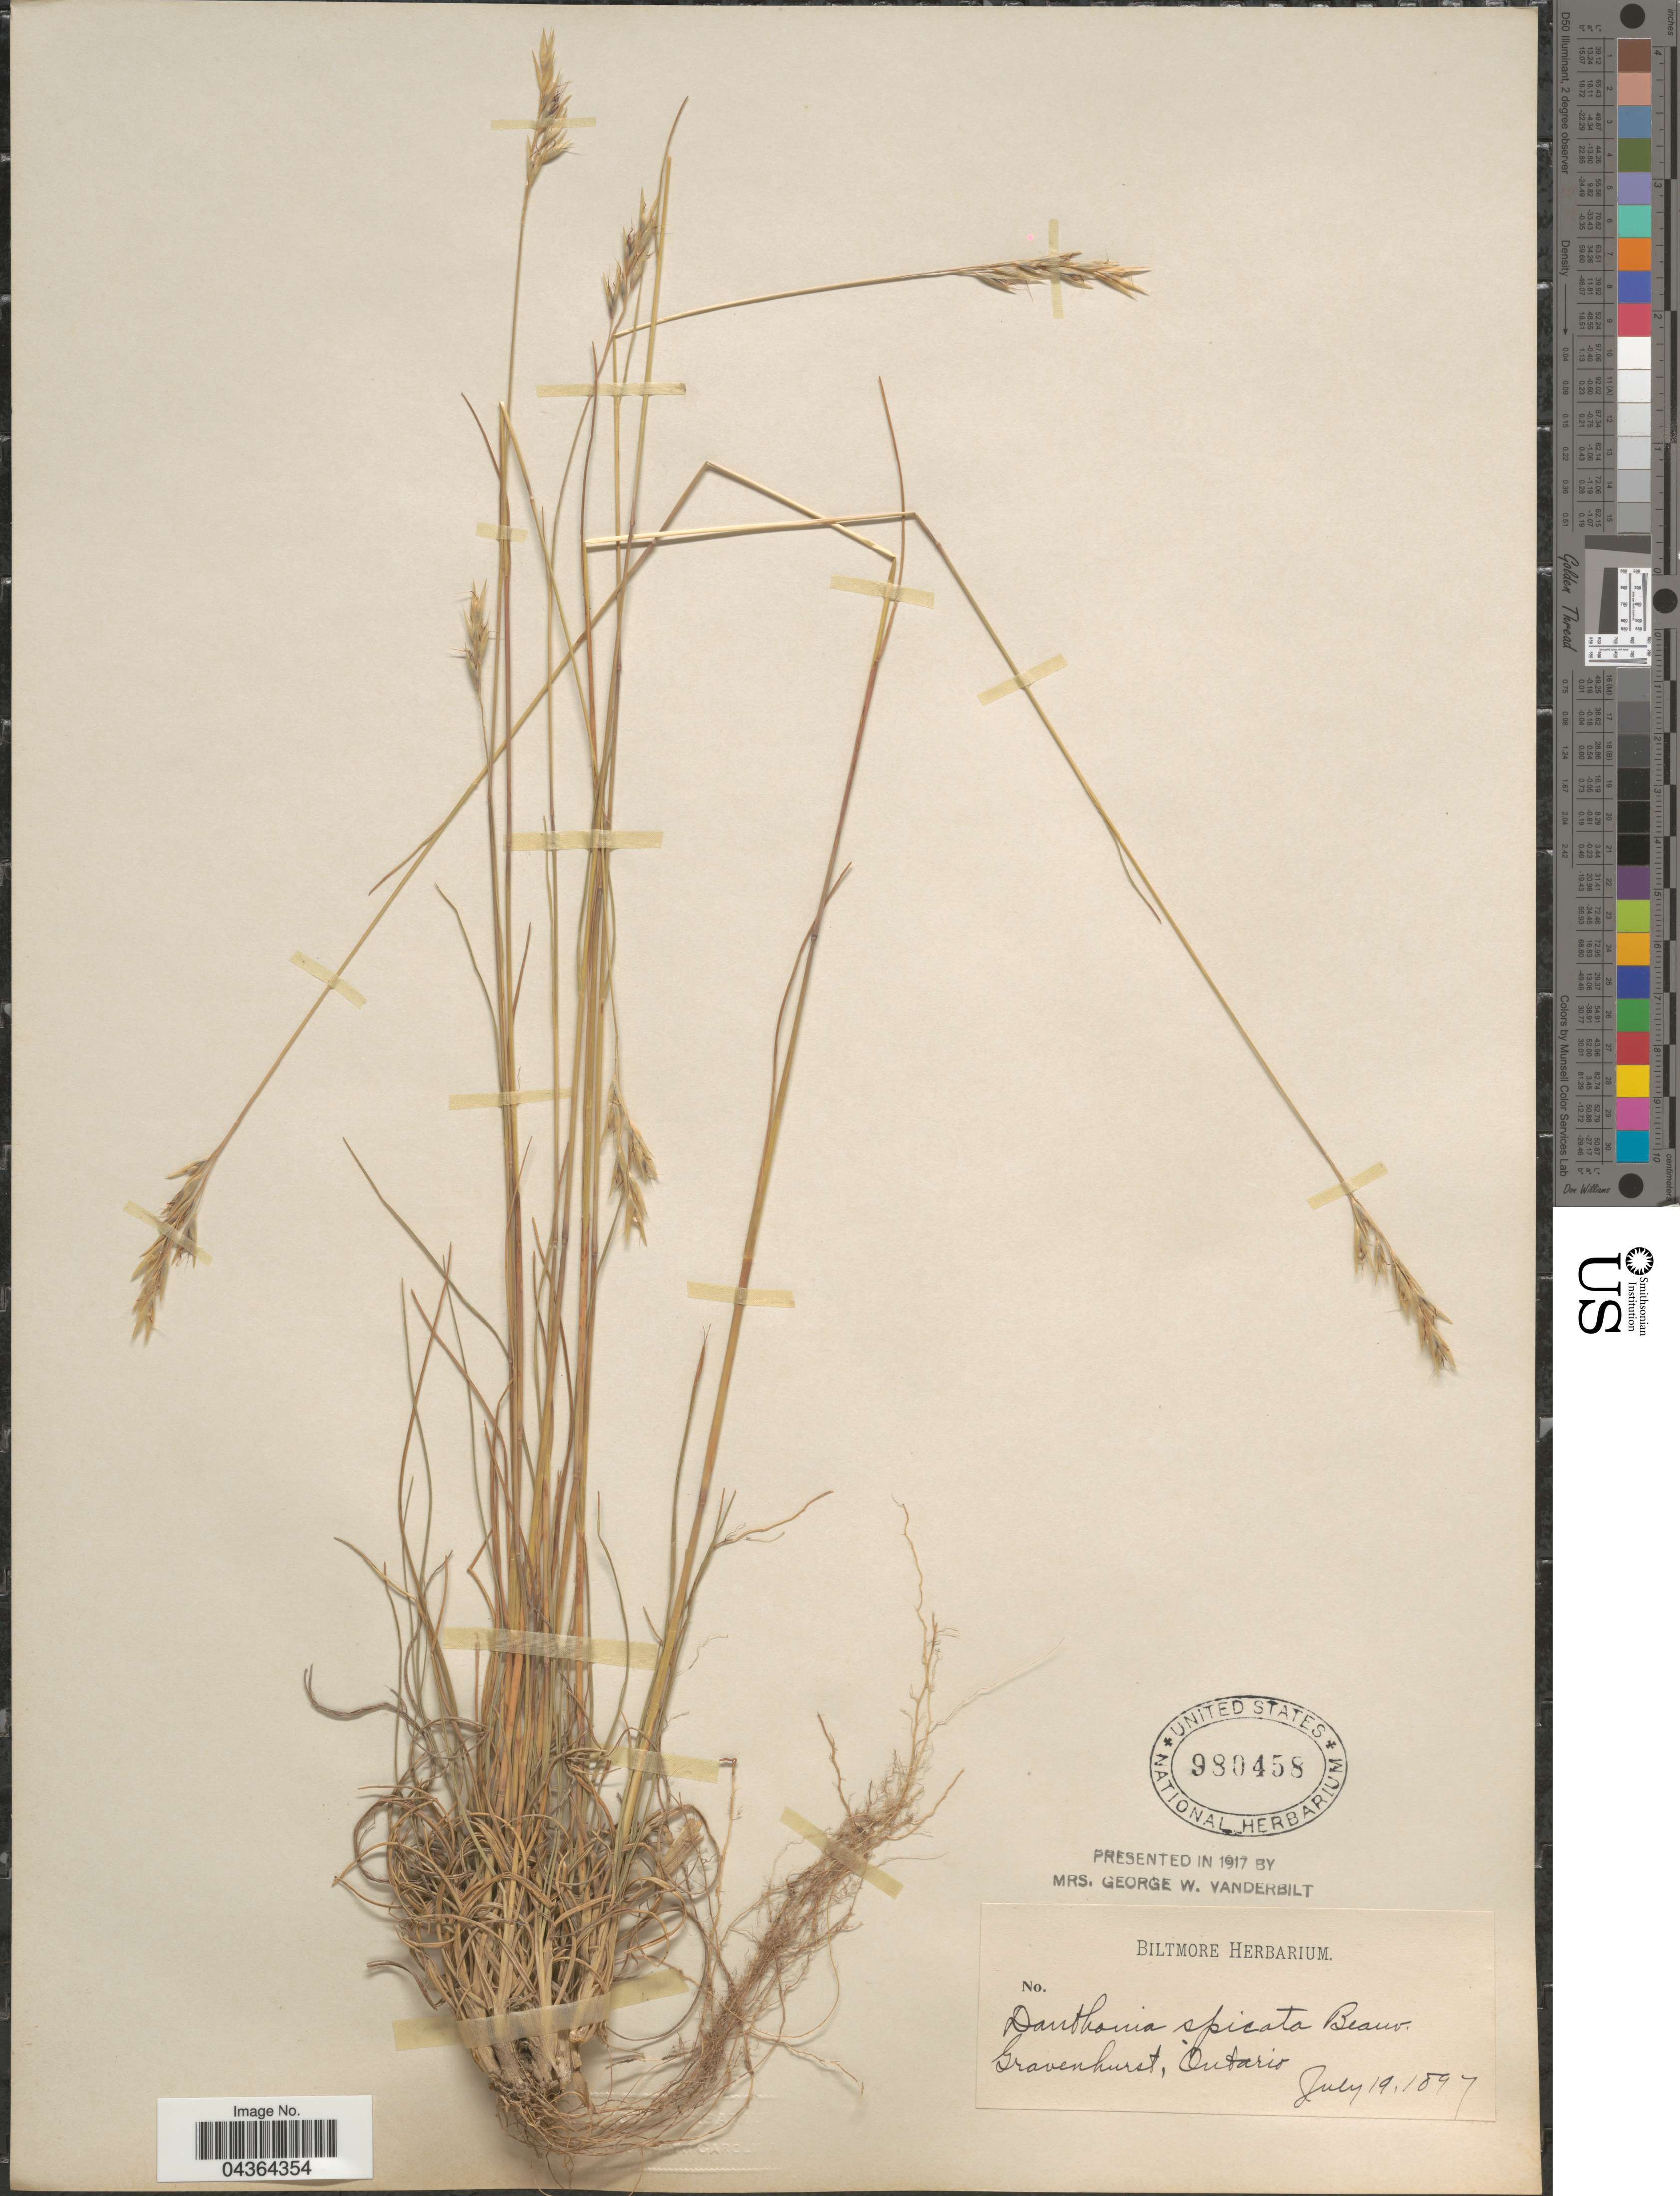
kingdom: Plantae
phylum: Tracheophyta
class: Liliopsida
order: Poales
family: Poaceae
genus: Danthonia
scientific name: Danthonia spicata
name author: (L.) P. Beauv. ex Roem. & Schult.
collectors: ex herb. Biltmore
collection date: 1897-07-19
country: Canada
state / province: Ontario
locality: Gravenhurst.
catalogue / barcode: US 980458